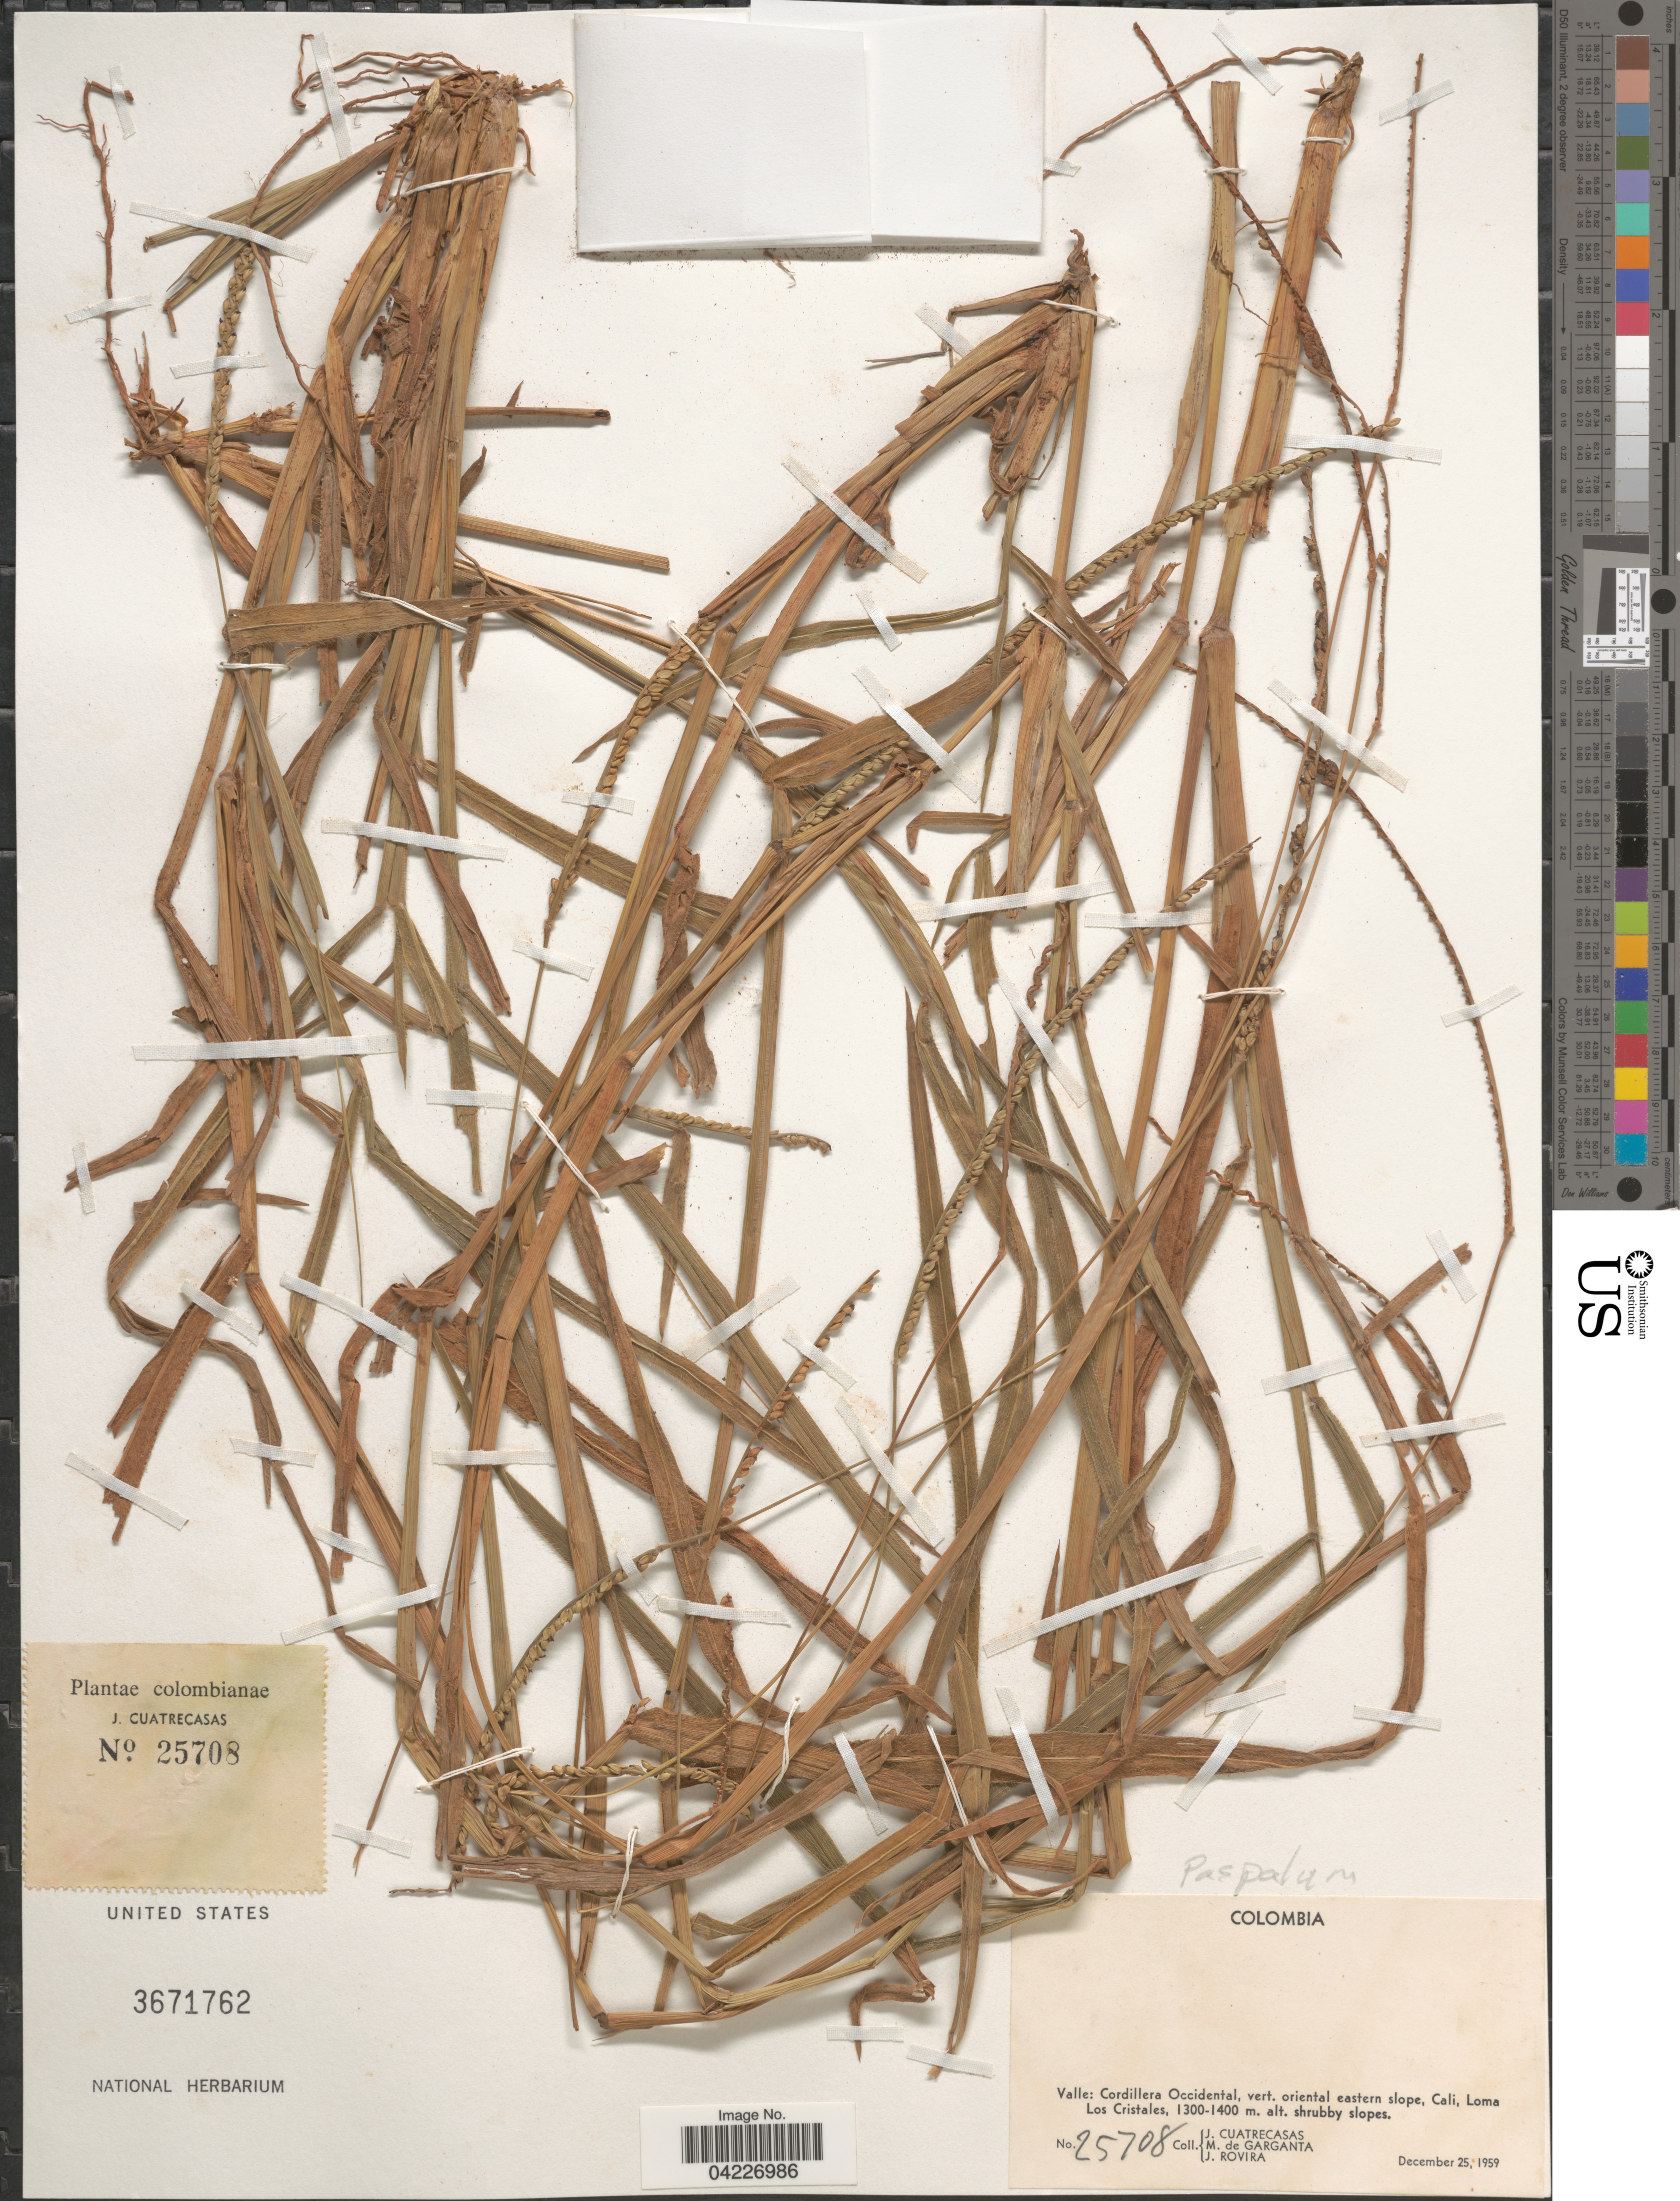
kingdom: Plantae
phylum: Tracheophyta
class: Liliopsida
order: Poales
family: Poaceae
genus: Paspalum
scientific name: Paspalum sp.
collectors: J. Cuatrecasas, M. Garganta & J. Rovira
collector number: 25708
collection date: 1959-12-25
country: Colombia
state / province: Valle del Cauca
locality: Valle: Cordillera Occidental, vert. oriental eastern slope, Cali, Loma Los Cristales.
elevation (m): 1300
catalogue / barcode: US 3671762